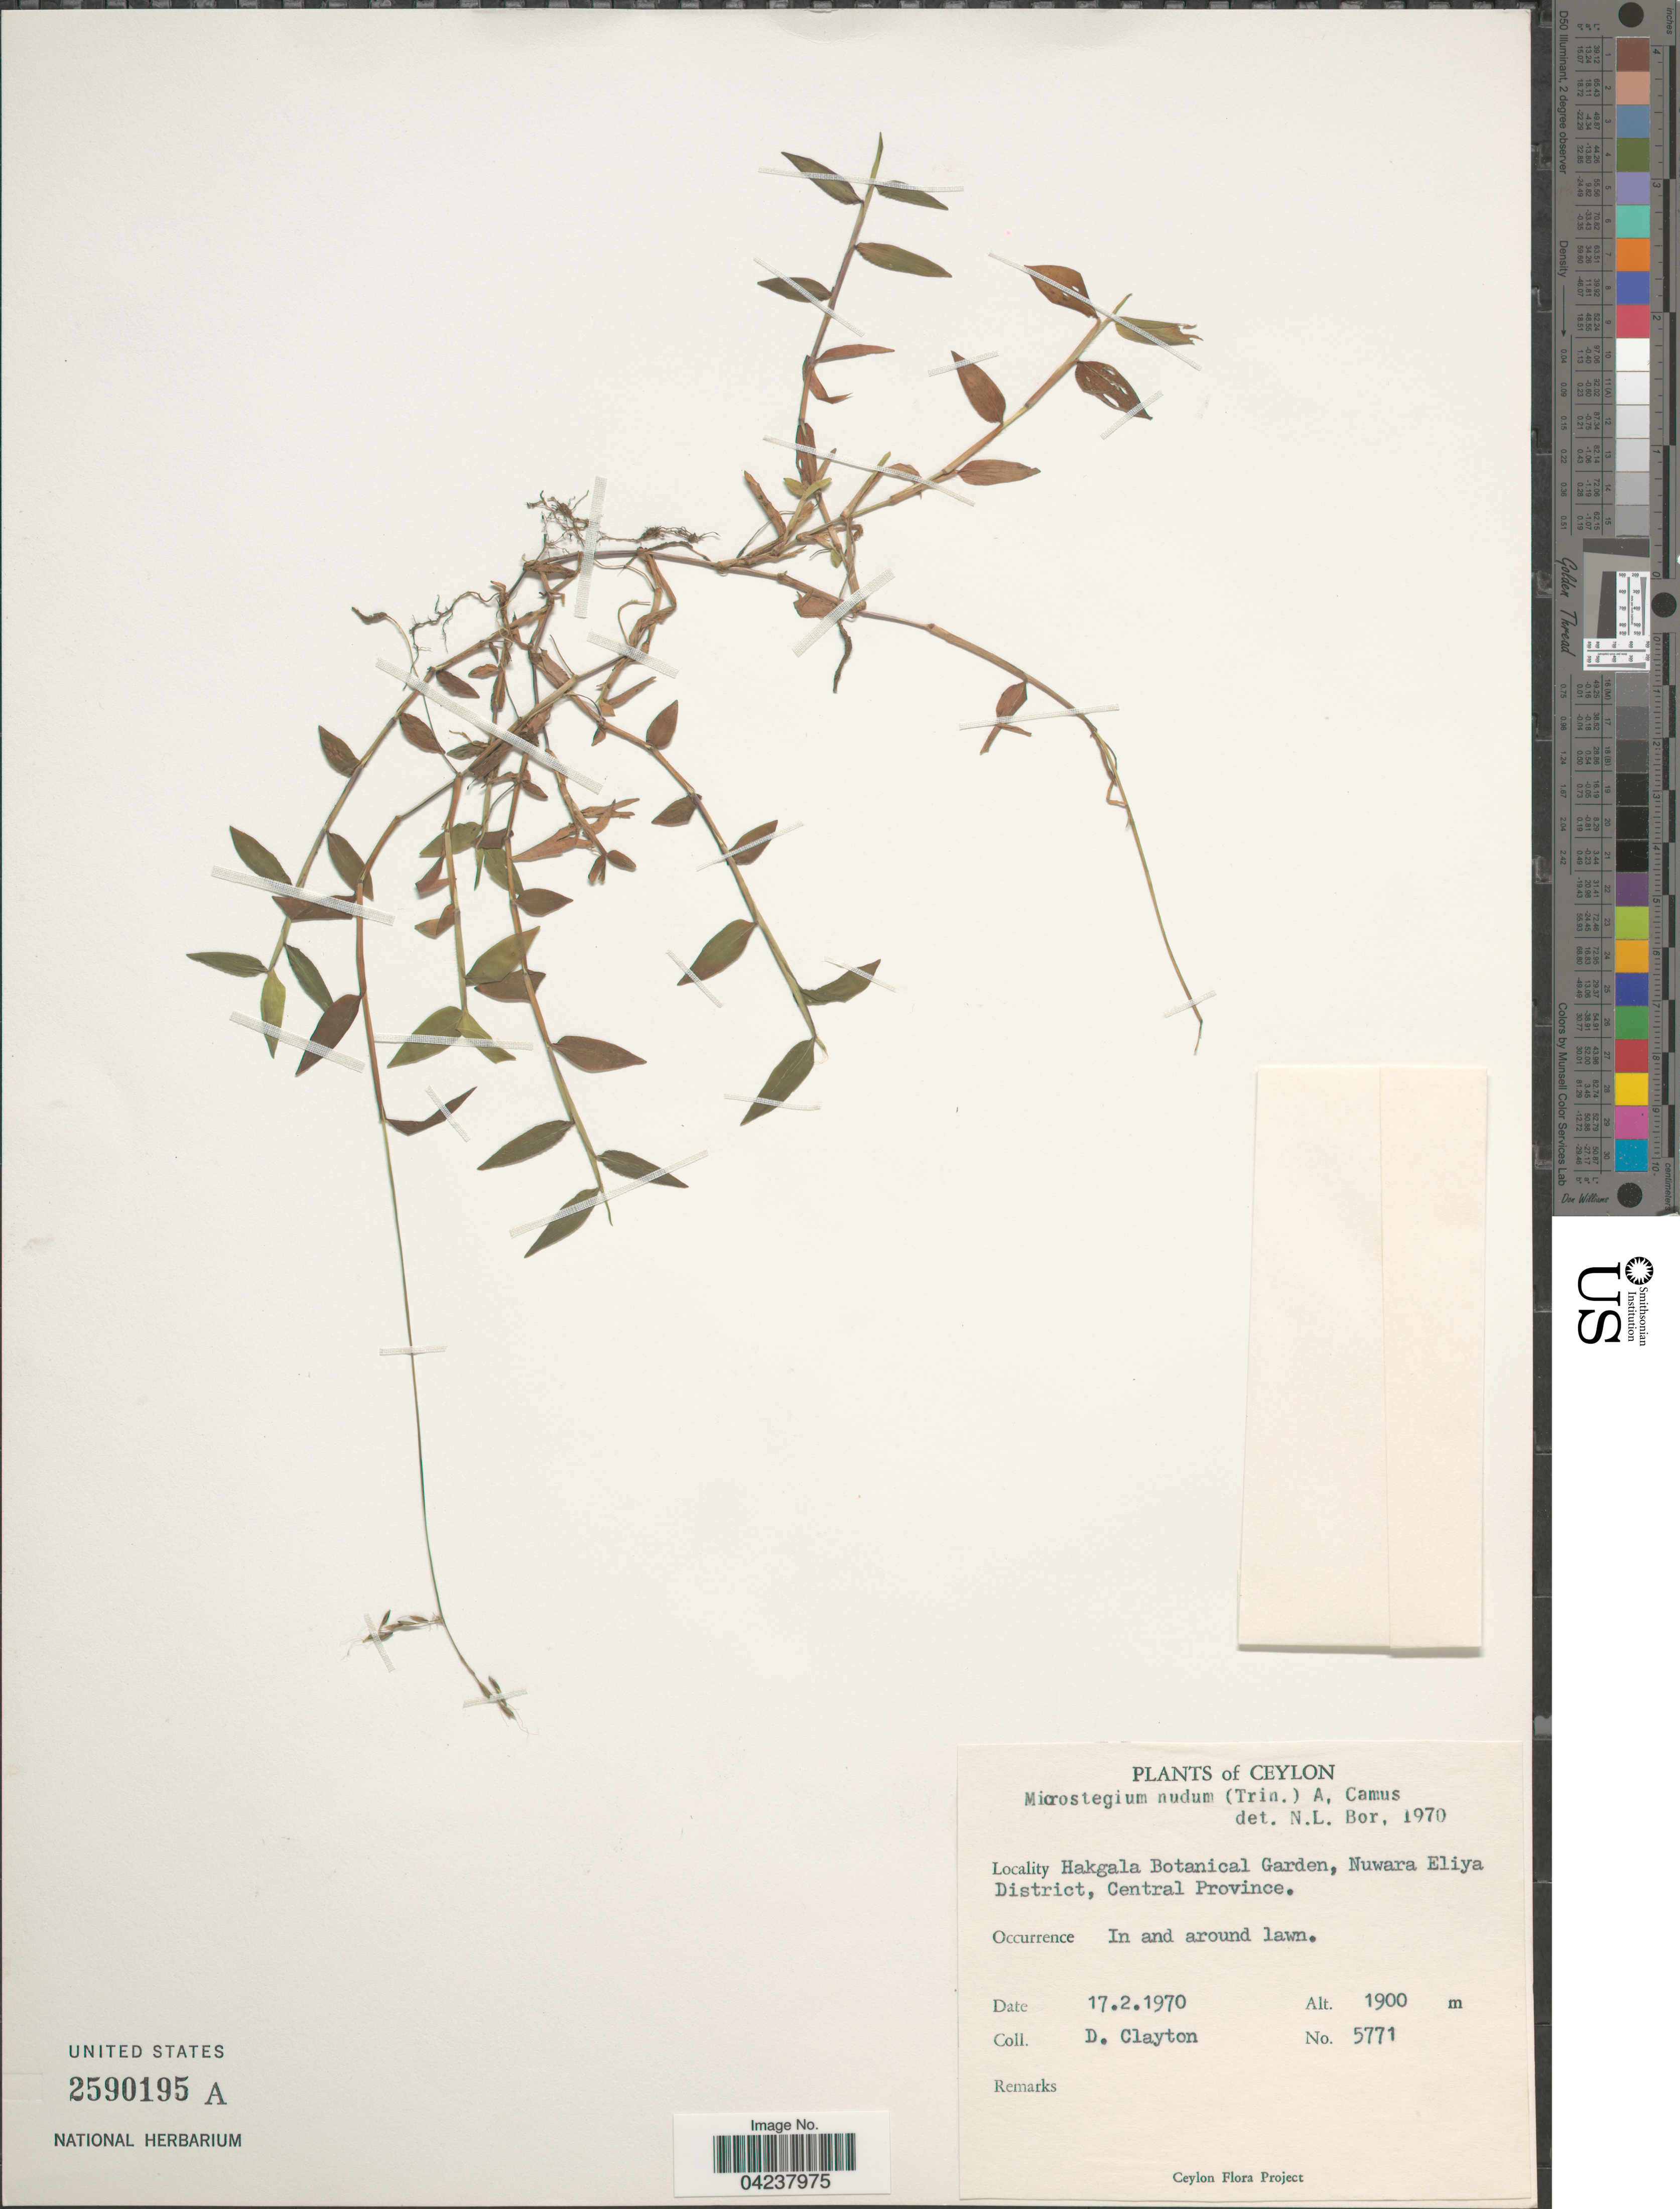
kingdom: Plantae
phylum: Tracheophyta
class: Liliopsida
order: Poales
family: Poaceae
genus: Microstegium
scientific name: Microstegium nudum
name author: (Trin.) A. Camus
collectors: D. Clayton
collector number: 5771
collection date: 1970-02-17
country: Sri Lanka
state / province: Central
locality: Ceylon. Hakgala Botanical Garden, Nuwara Eliya District.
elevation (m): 1900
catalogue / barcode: US 2590195A